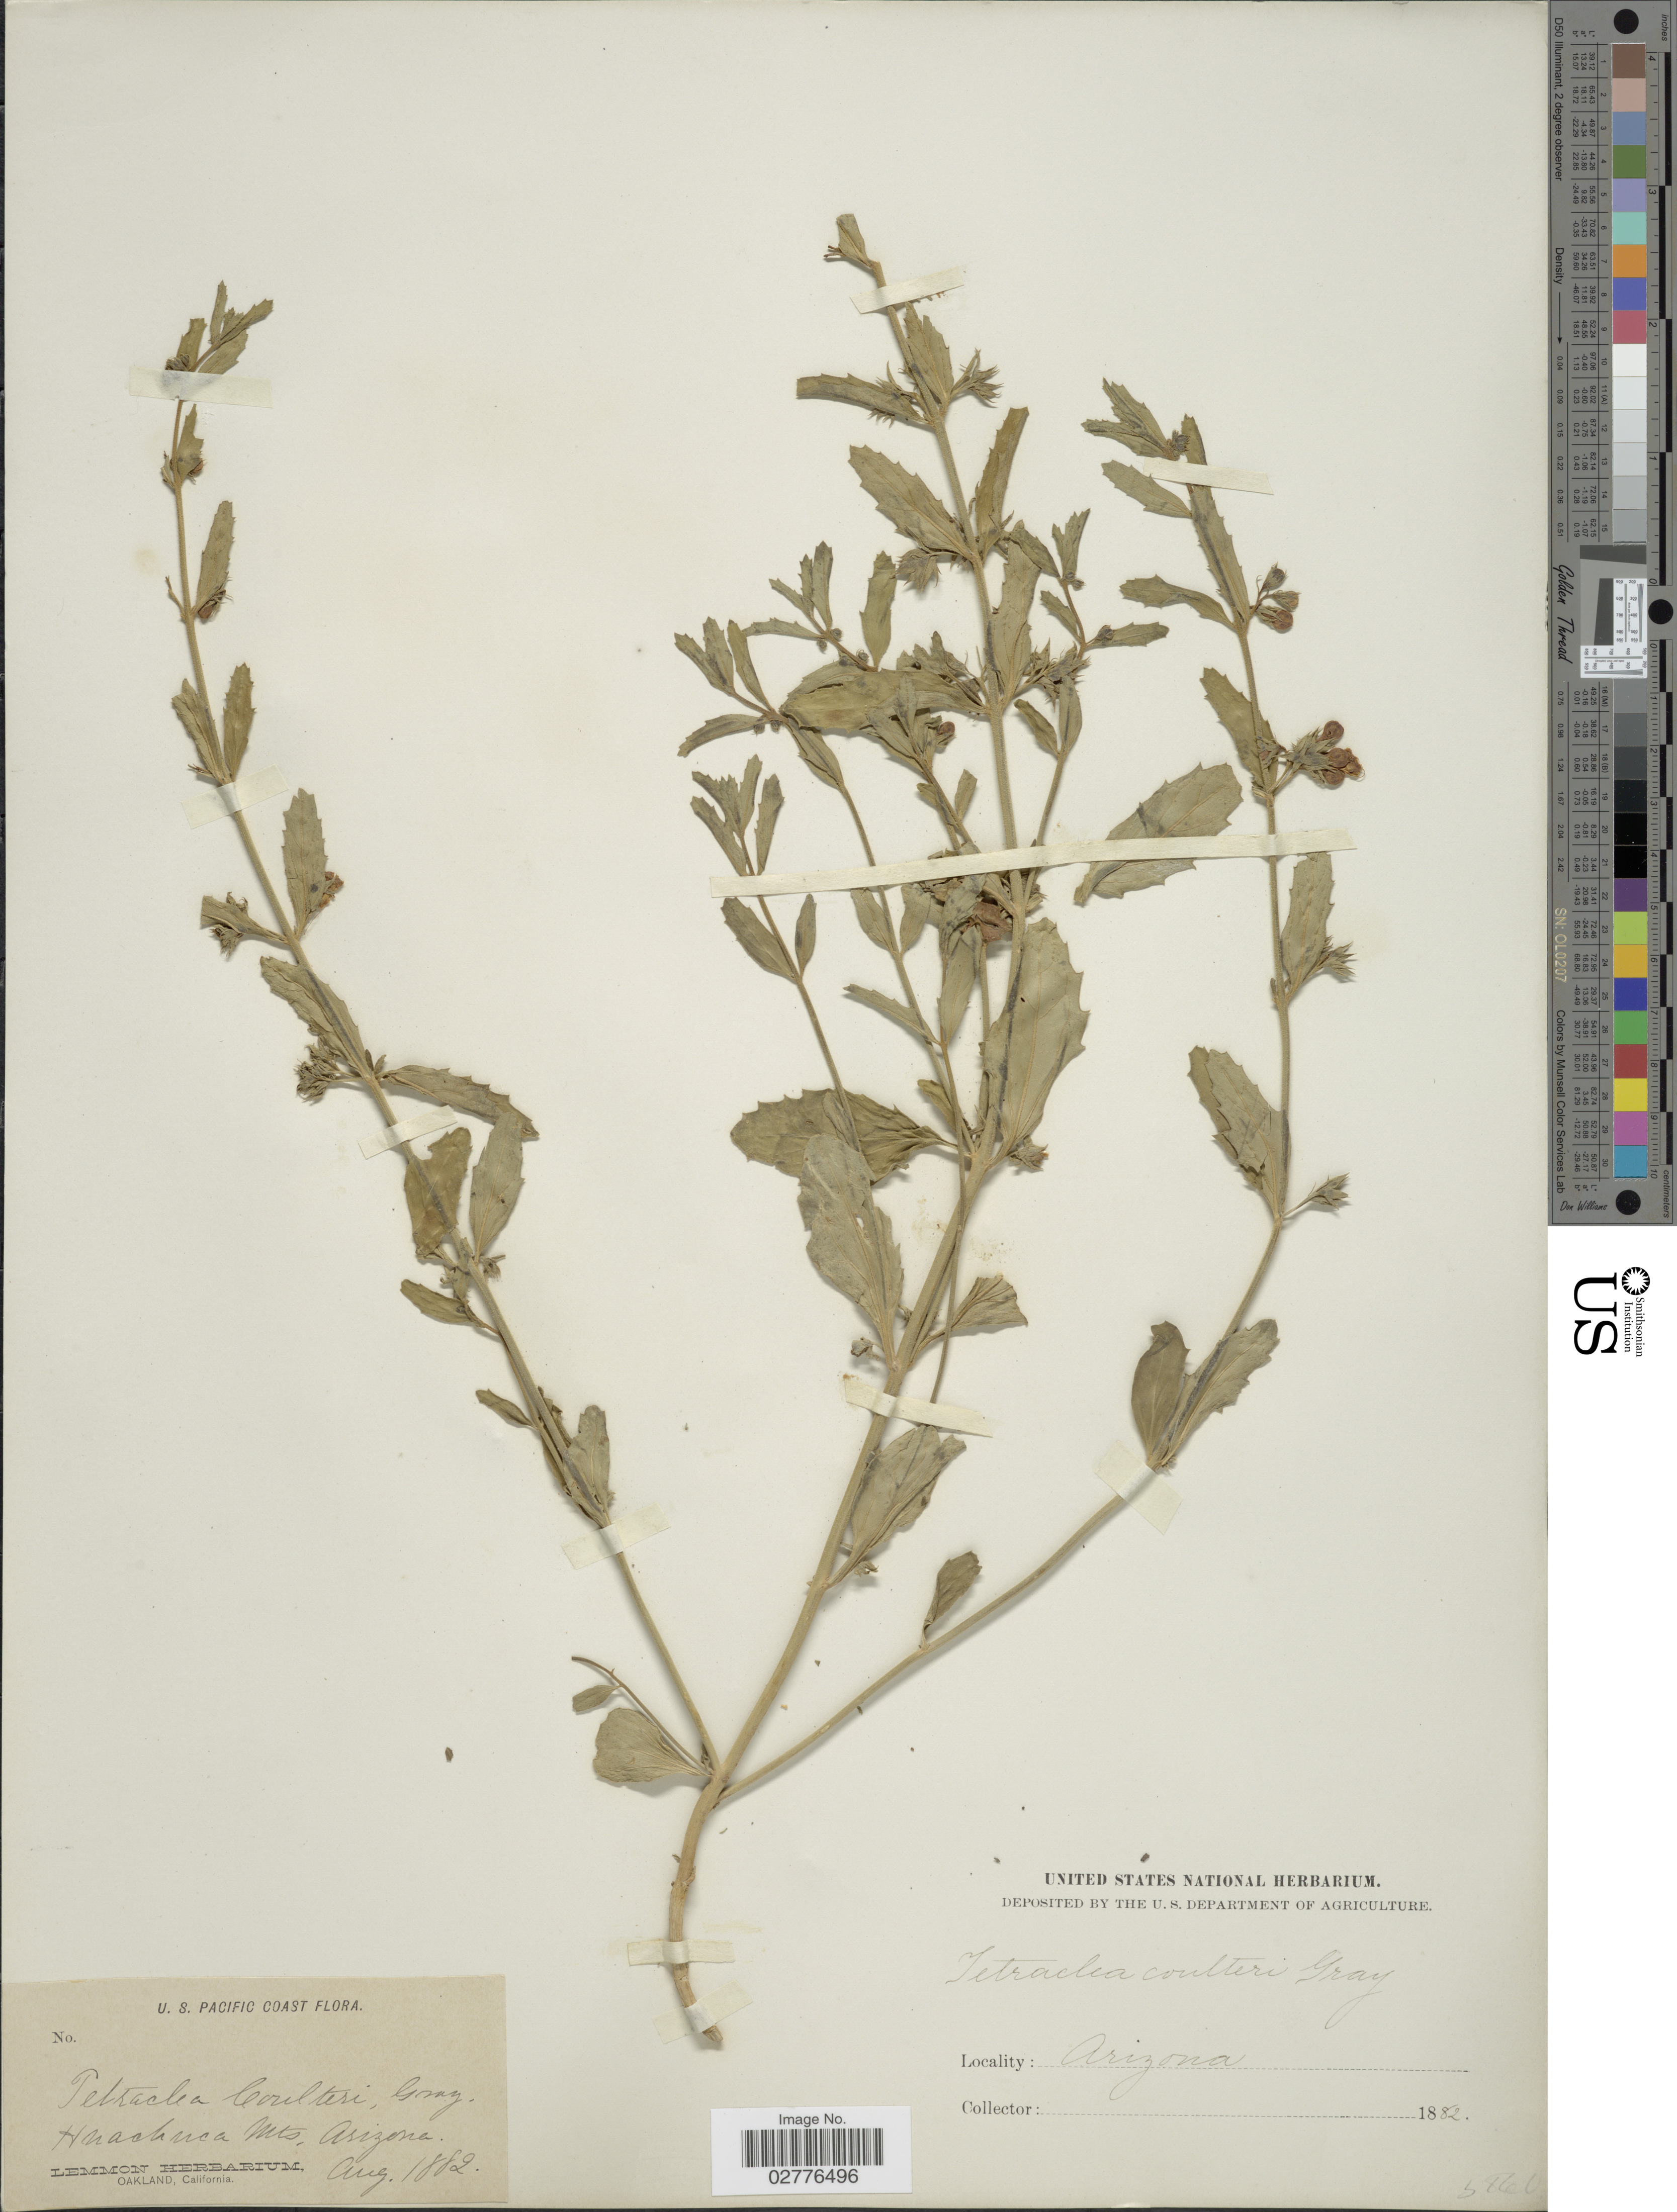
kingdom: Plantae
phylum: Tracheophyta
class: Magnoliopsida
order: Lamiales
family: Lamiaceae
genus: Tetraclea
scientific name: Tetraclea coulteri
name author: A. Gray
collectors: ex herb. Lemmon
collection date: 1882-08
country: United States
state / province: Arizona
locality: U.S. Pacific Coast. Huachuca Mts.